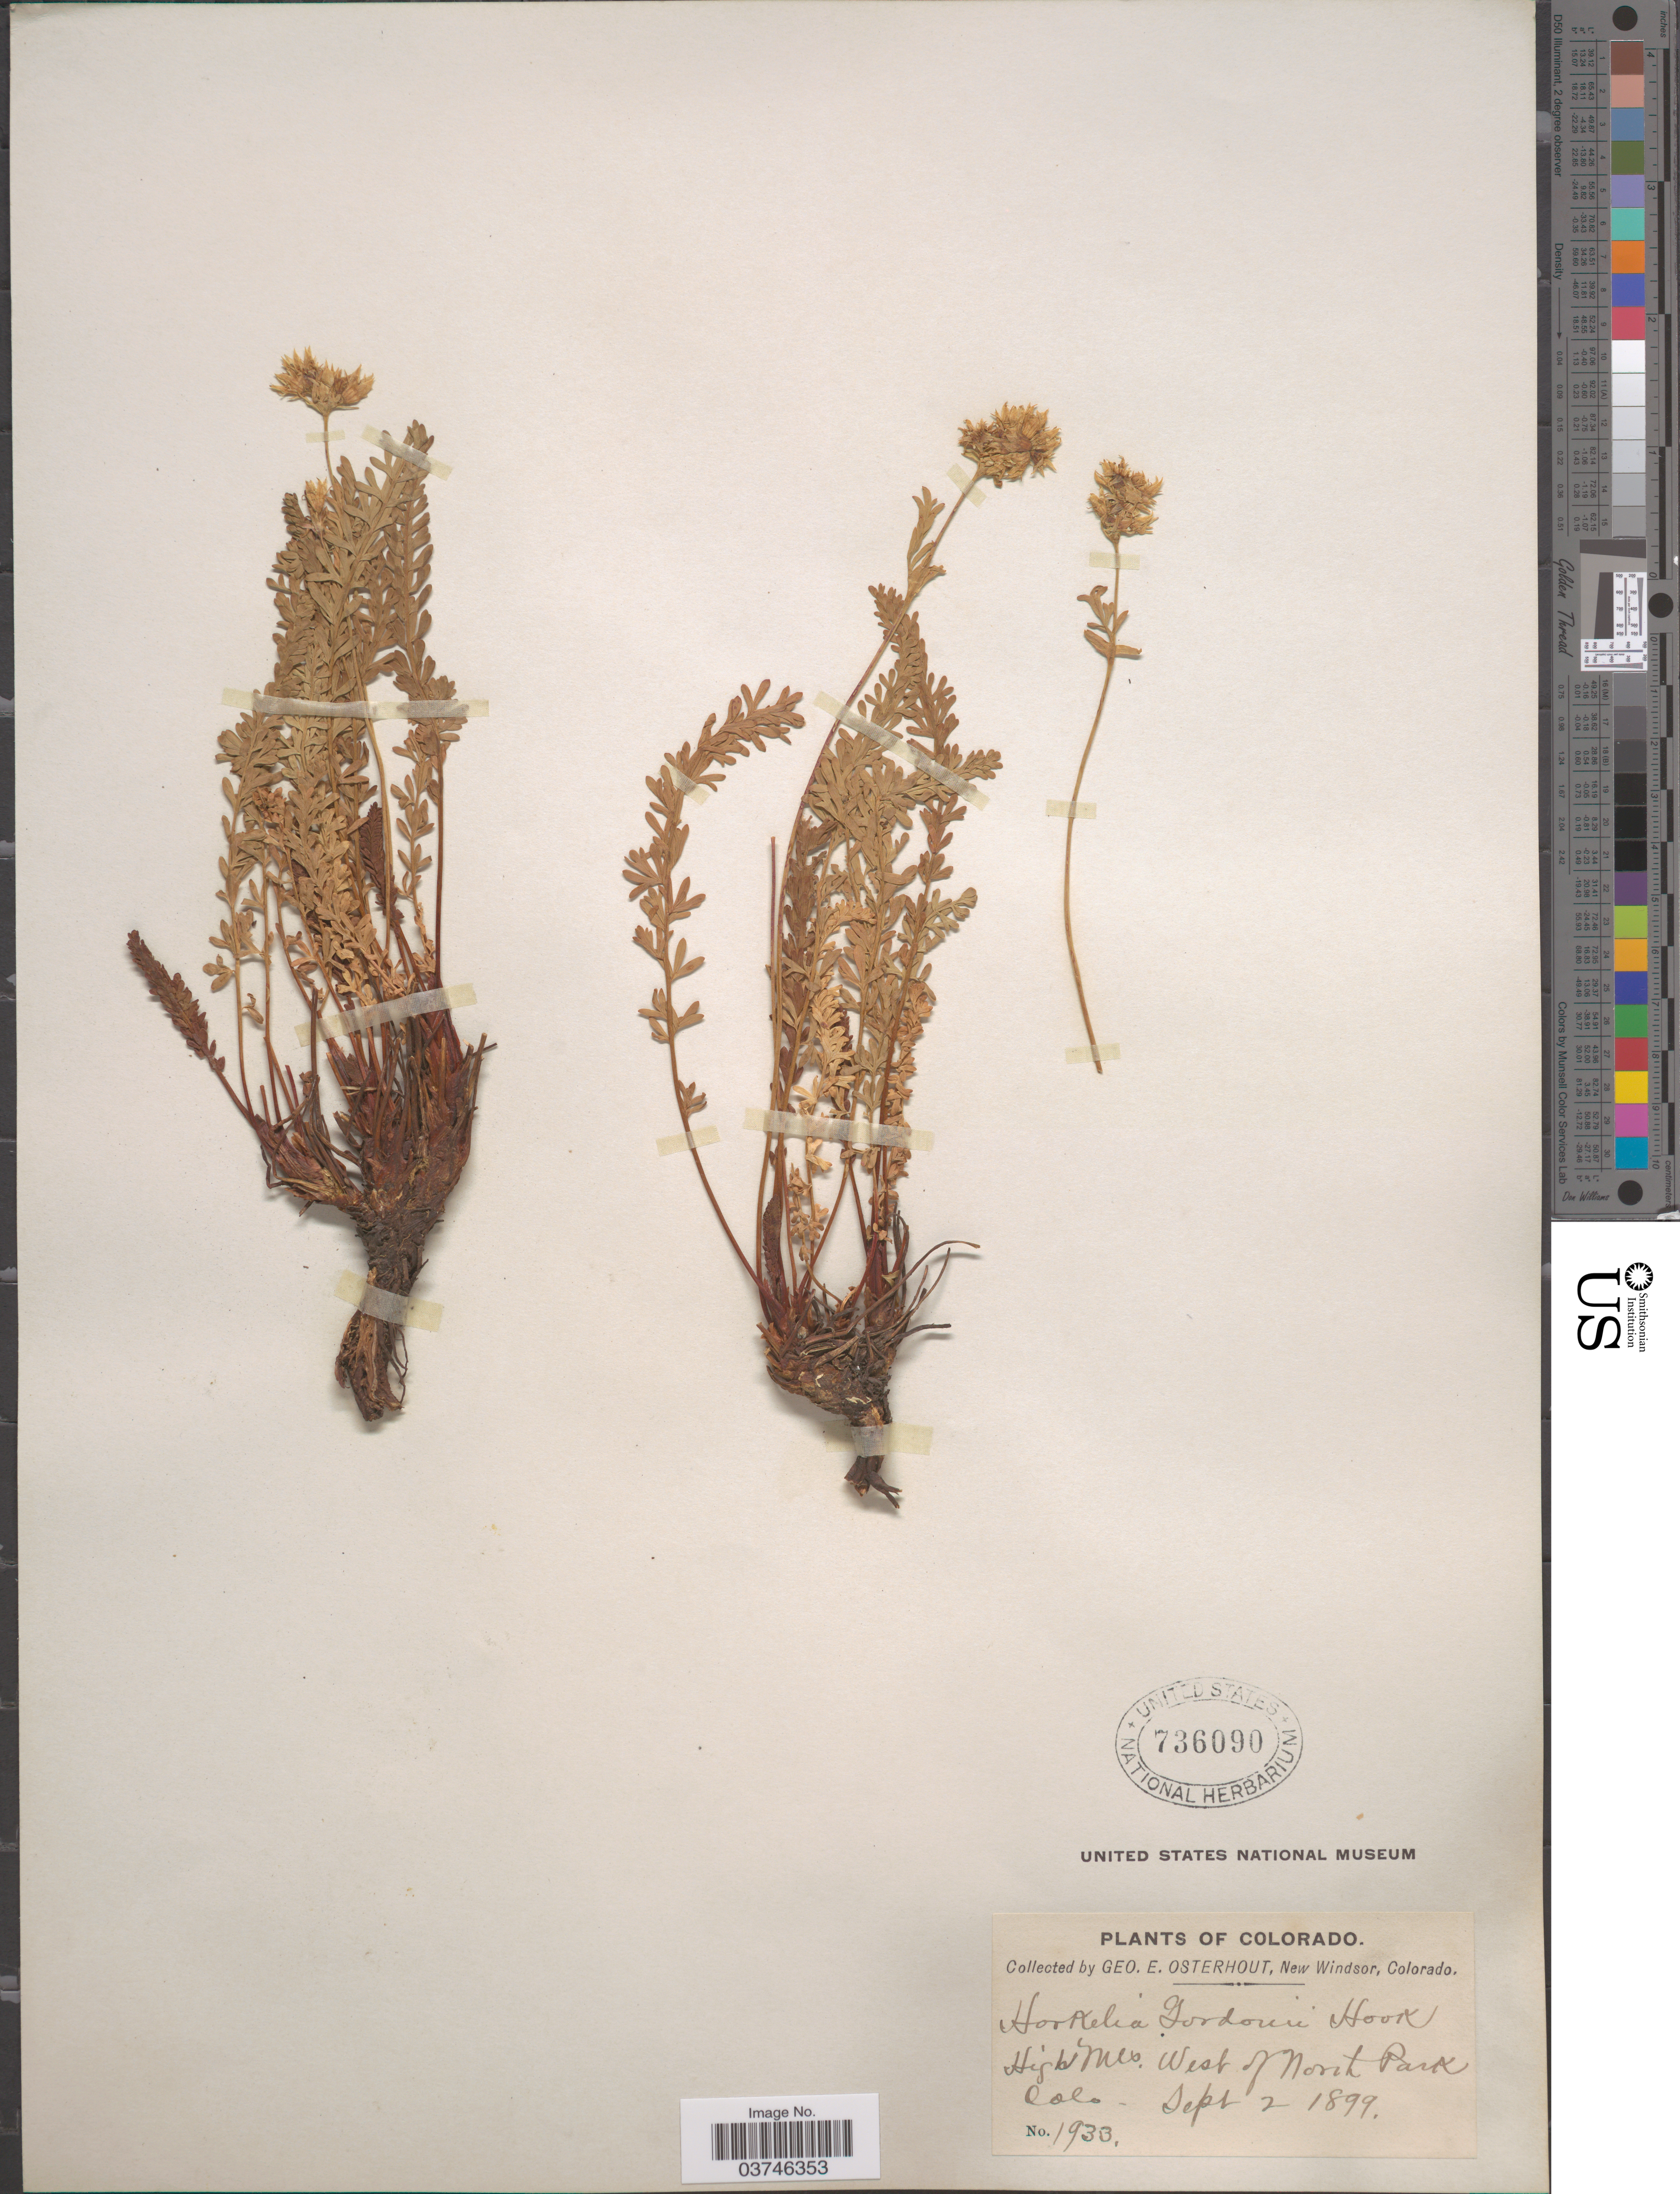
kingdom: Plantae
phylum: Tracheophyta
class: Magnoliopsida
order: Rosales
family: Rosaceae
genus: Potentilla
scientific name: Potentilla gordonii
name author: (Hook.) Greene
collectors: G. Osterhout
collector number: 1933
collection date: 1899-09-02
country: United States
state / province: Colorado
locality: High Mts. West of North Park.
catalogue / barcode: US 736090